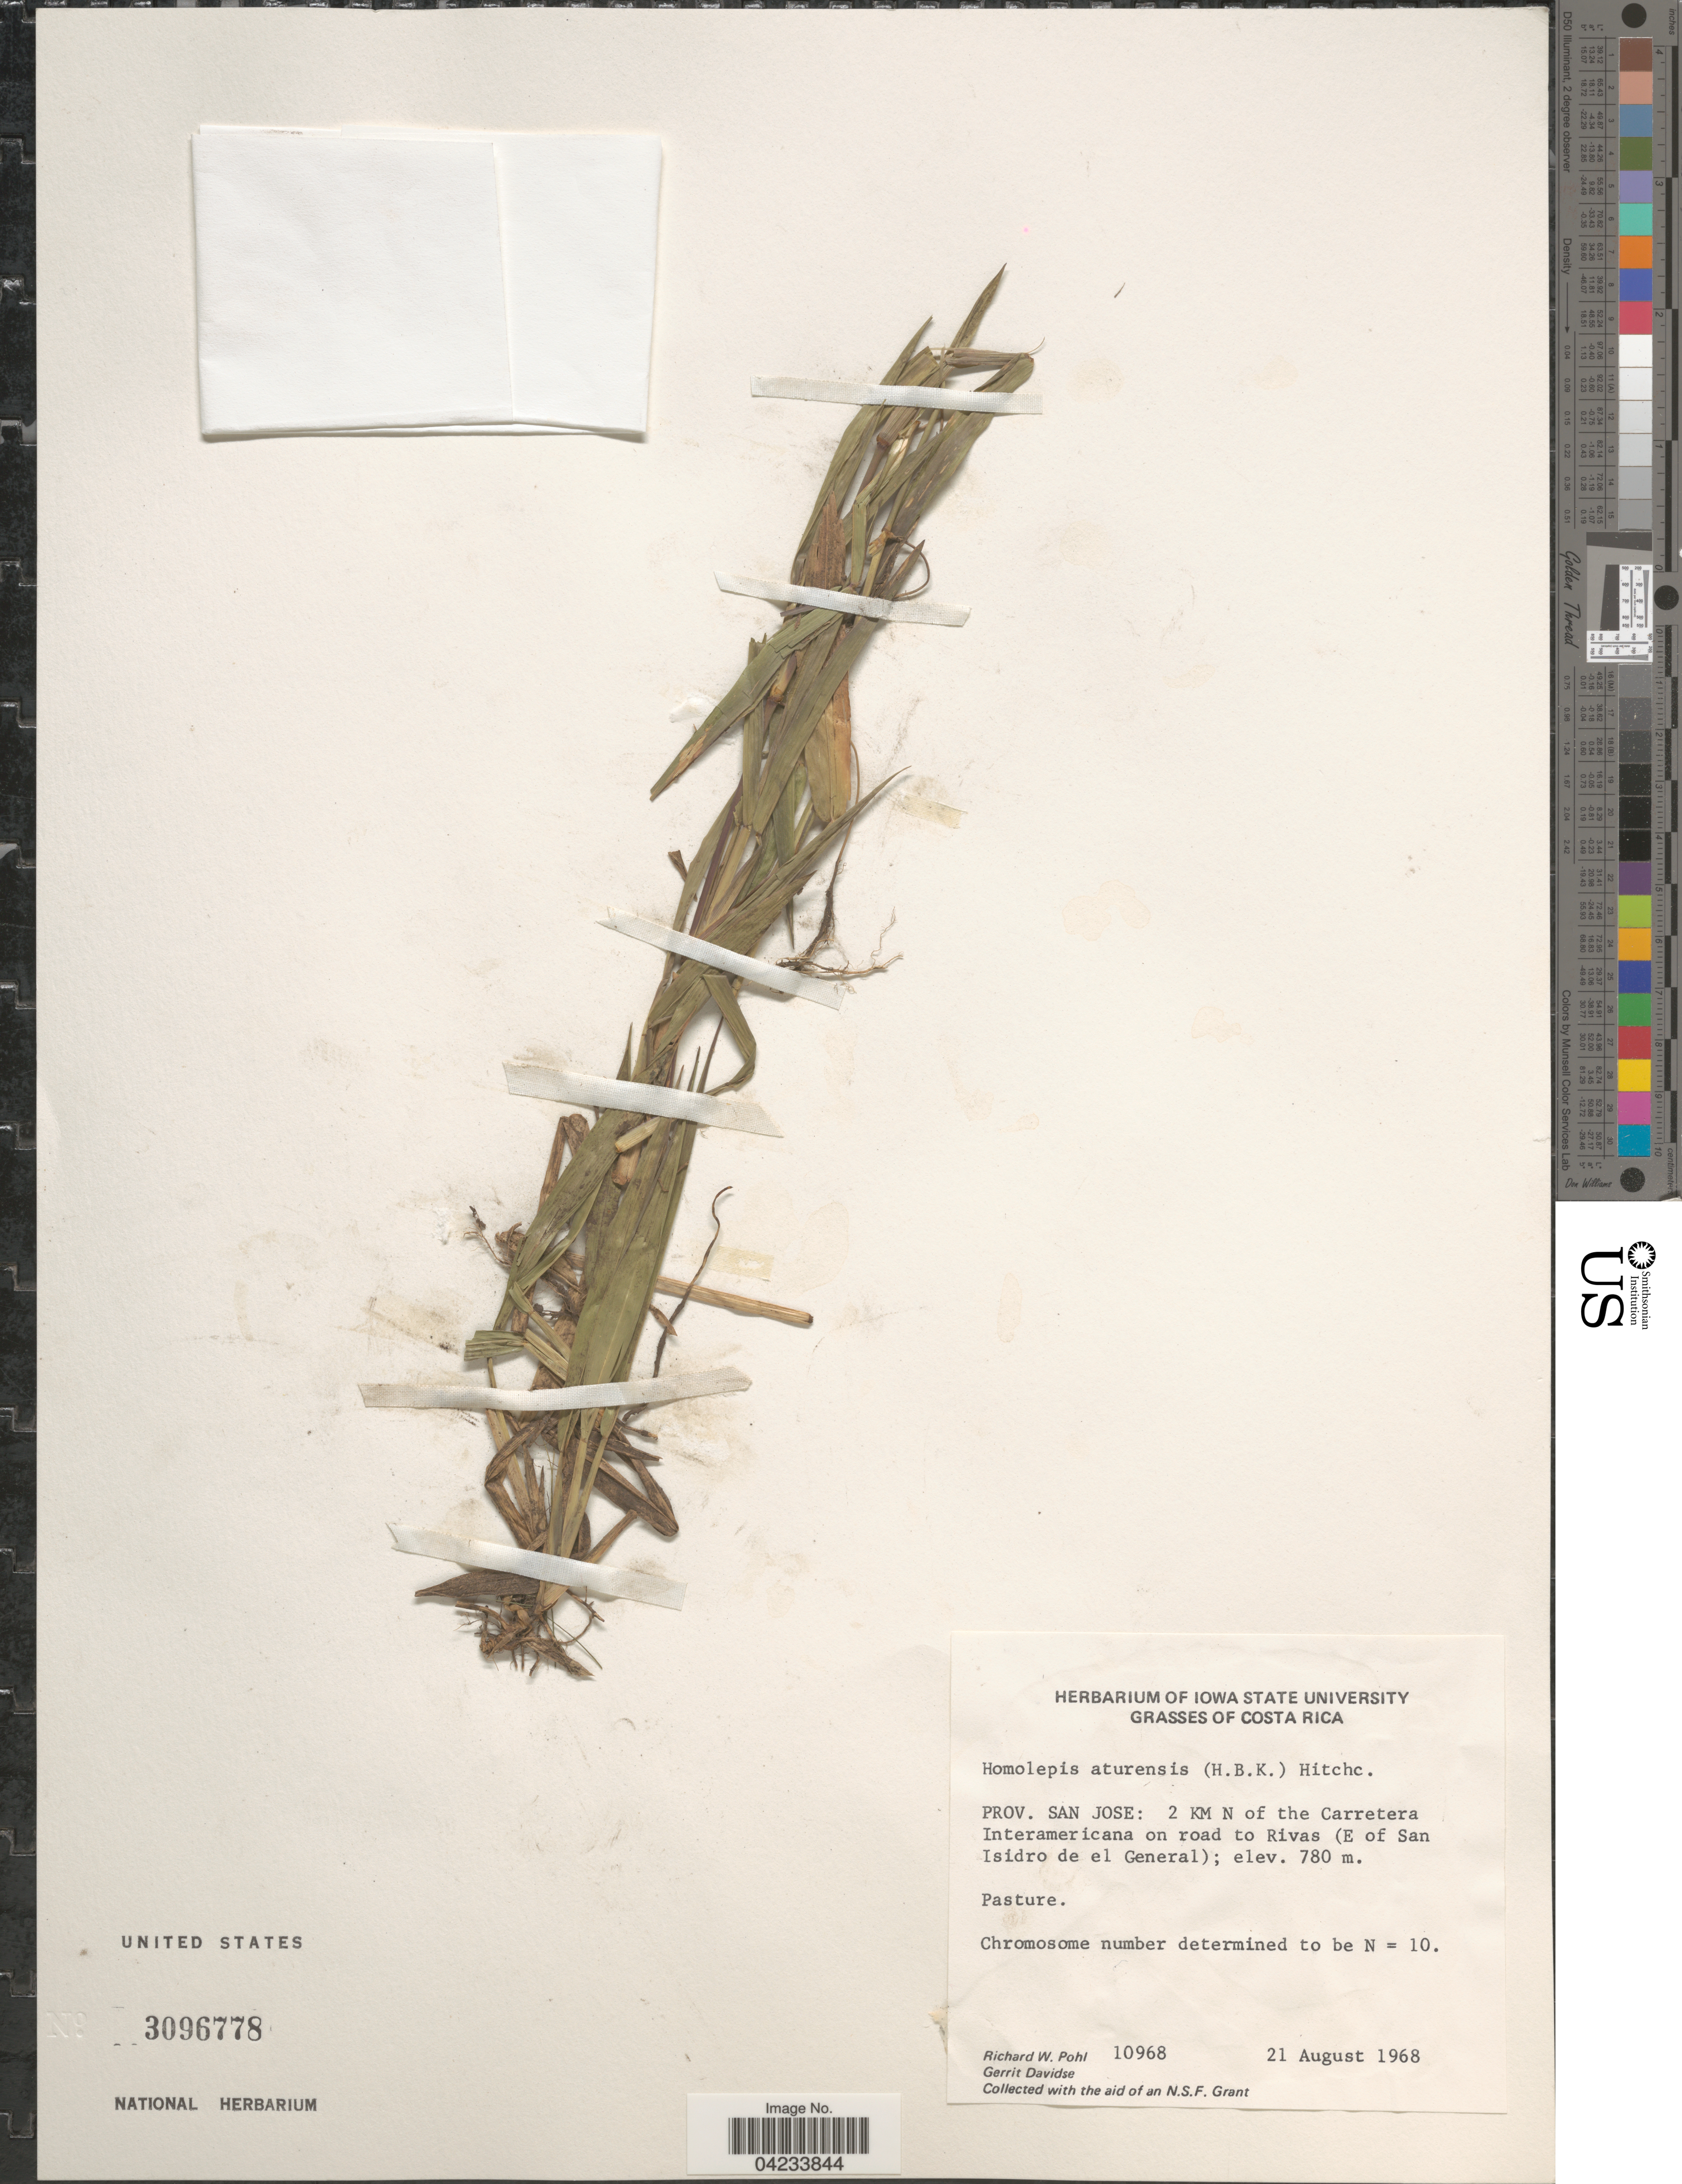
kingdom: Plantae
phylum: Tracheophyta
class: Liliopsida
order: Poales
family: Poaceae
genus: Homolepis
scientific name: Homolepis aturensis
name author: (Kunth) Chase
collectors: R. W. Pohl & G. Davidse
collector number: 10968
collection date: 1968-08-21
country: Costa Rica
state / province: San José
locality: Prov. San Jose: 2 KM N of the Carretera Interamericana on road to Rivas (E of San Isidro de el General).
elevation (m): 780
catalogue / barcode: US 3096778